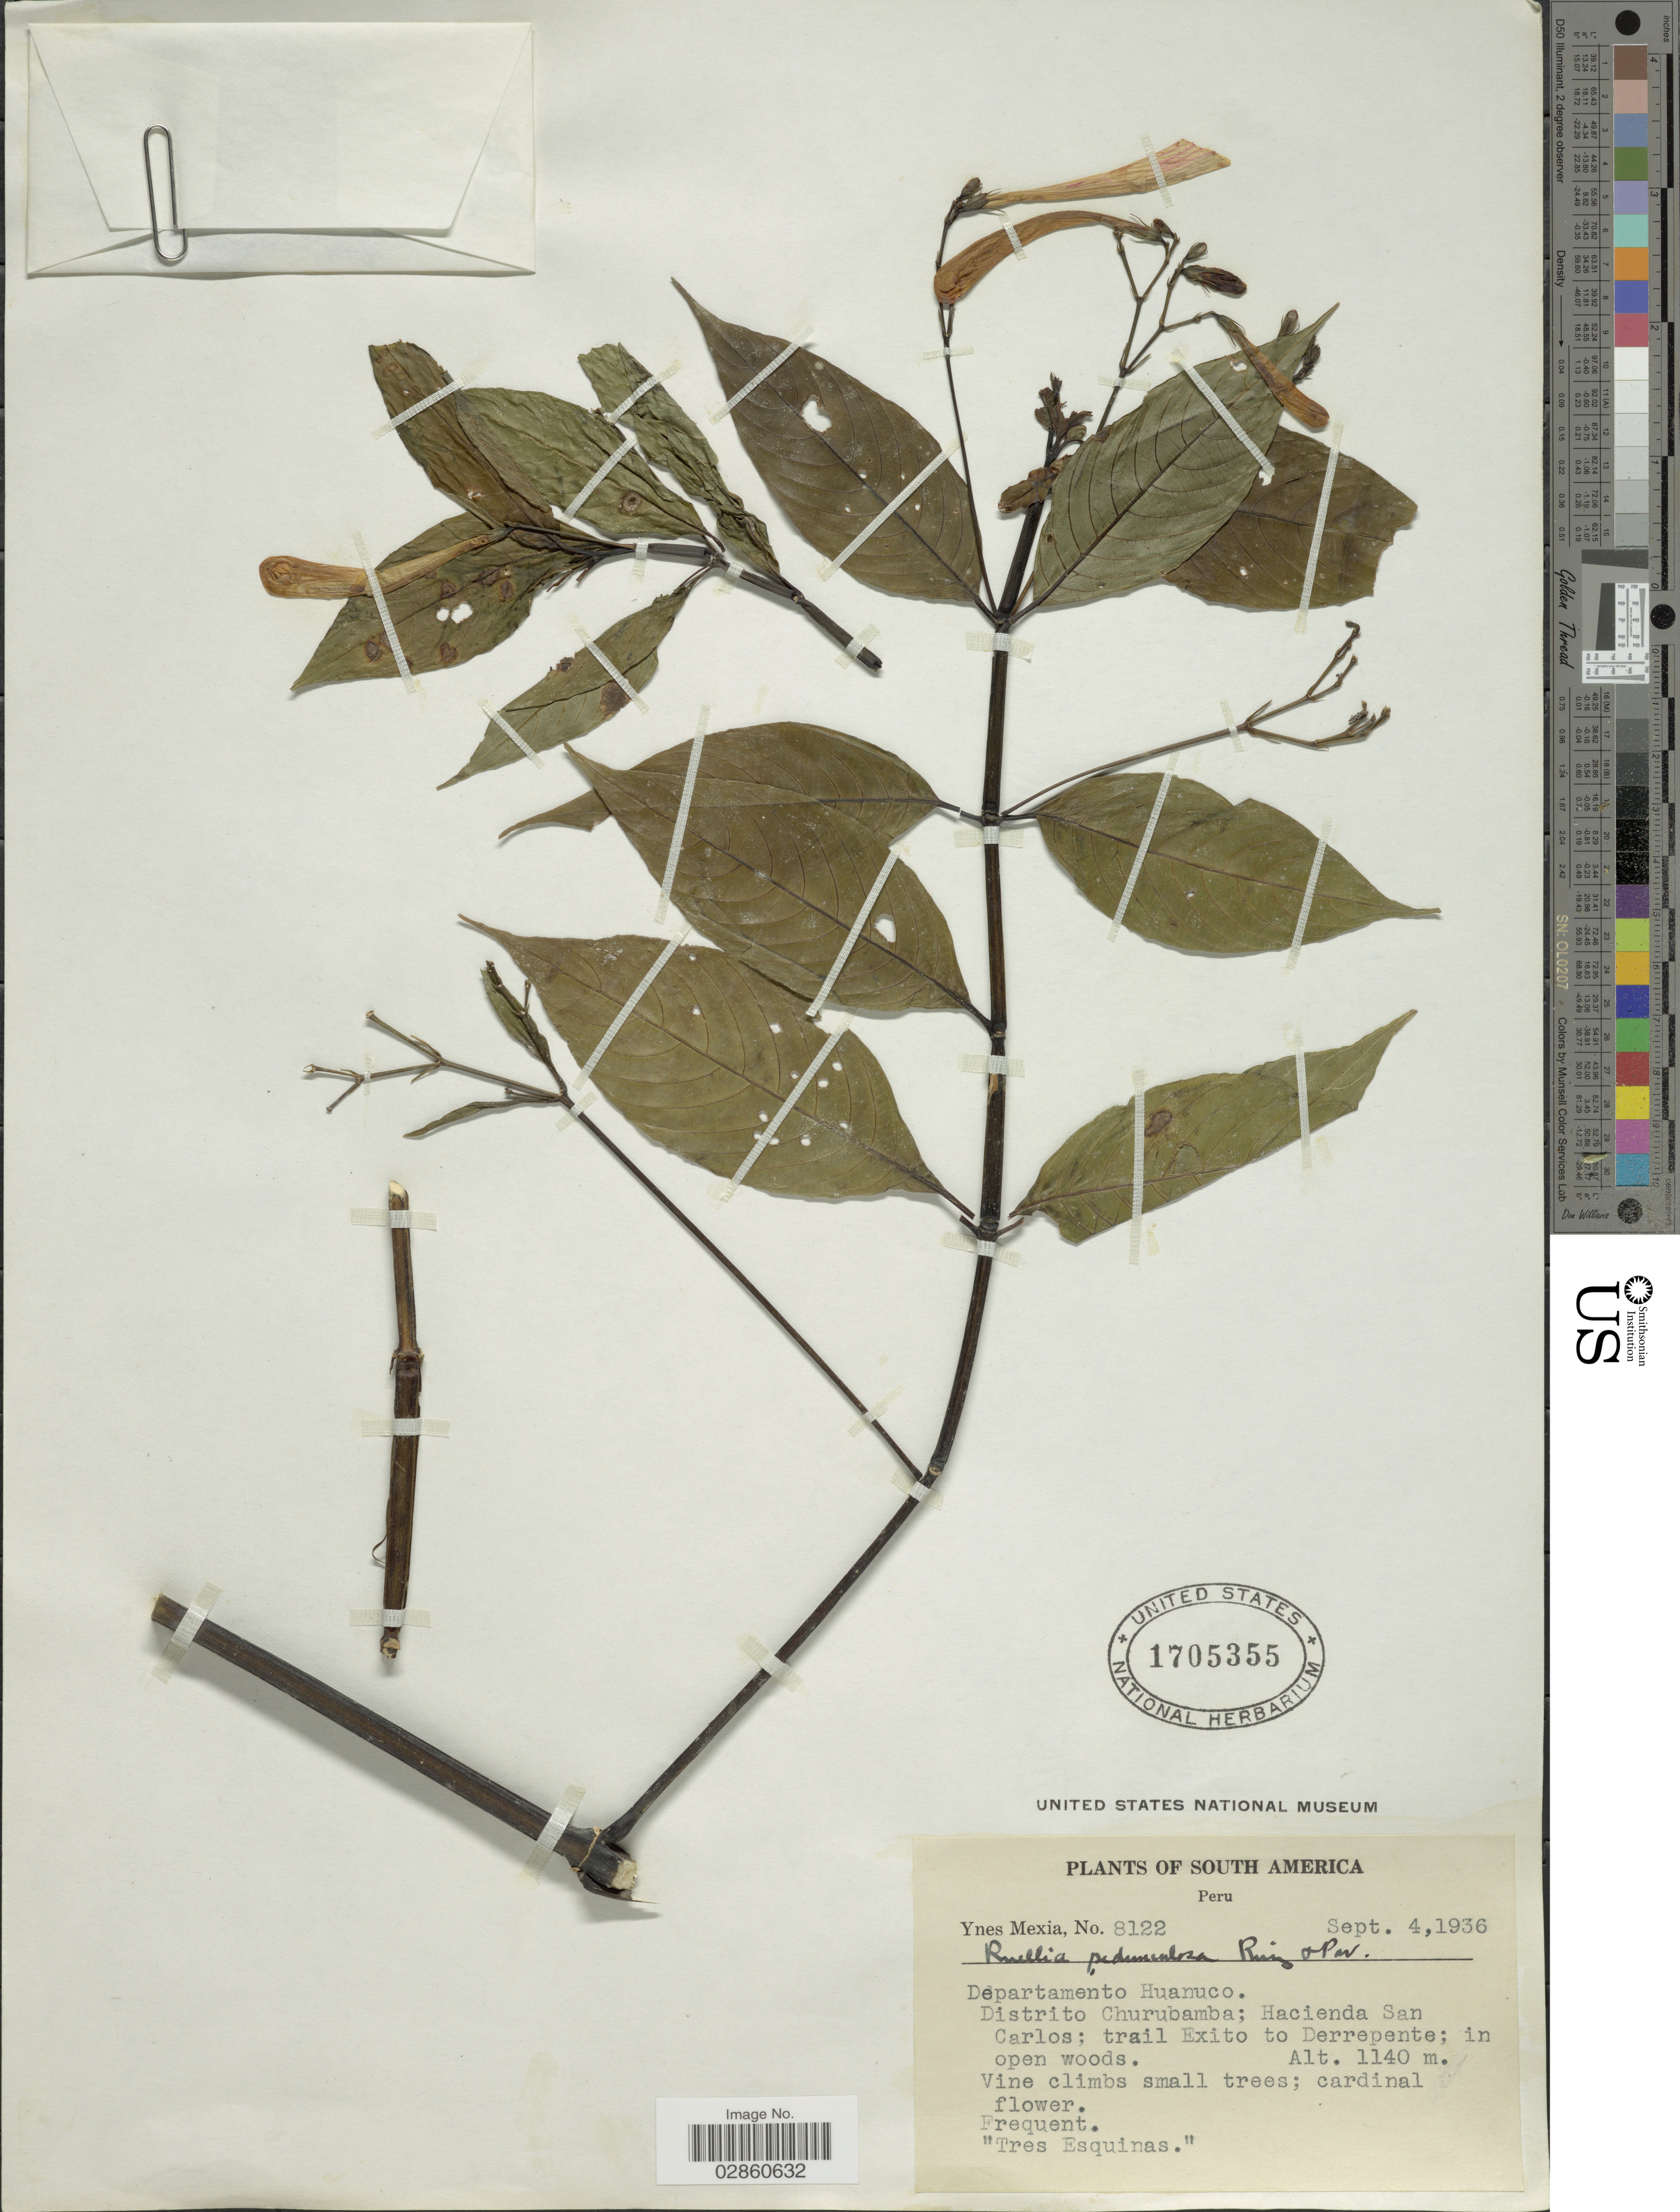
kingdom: Plantae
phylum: Tracheophyta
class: Magnoliopsida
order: Lamiales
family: Acanthaceae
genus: Ruellia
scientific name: Ruellia haenkeana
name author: (Nees) Wassh.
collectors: Y. Mexia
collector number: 8122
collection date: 1936-09-04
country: Peru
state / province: Huánuco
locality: Departamento Huanuco. Distrito Churubamba; Hacienda San Carlos; trail Exito to Derrepente.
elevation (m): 1140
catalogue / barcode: US 1705355